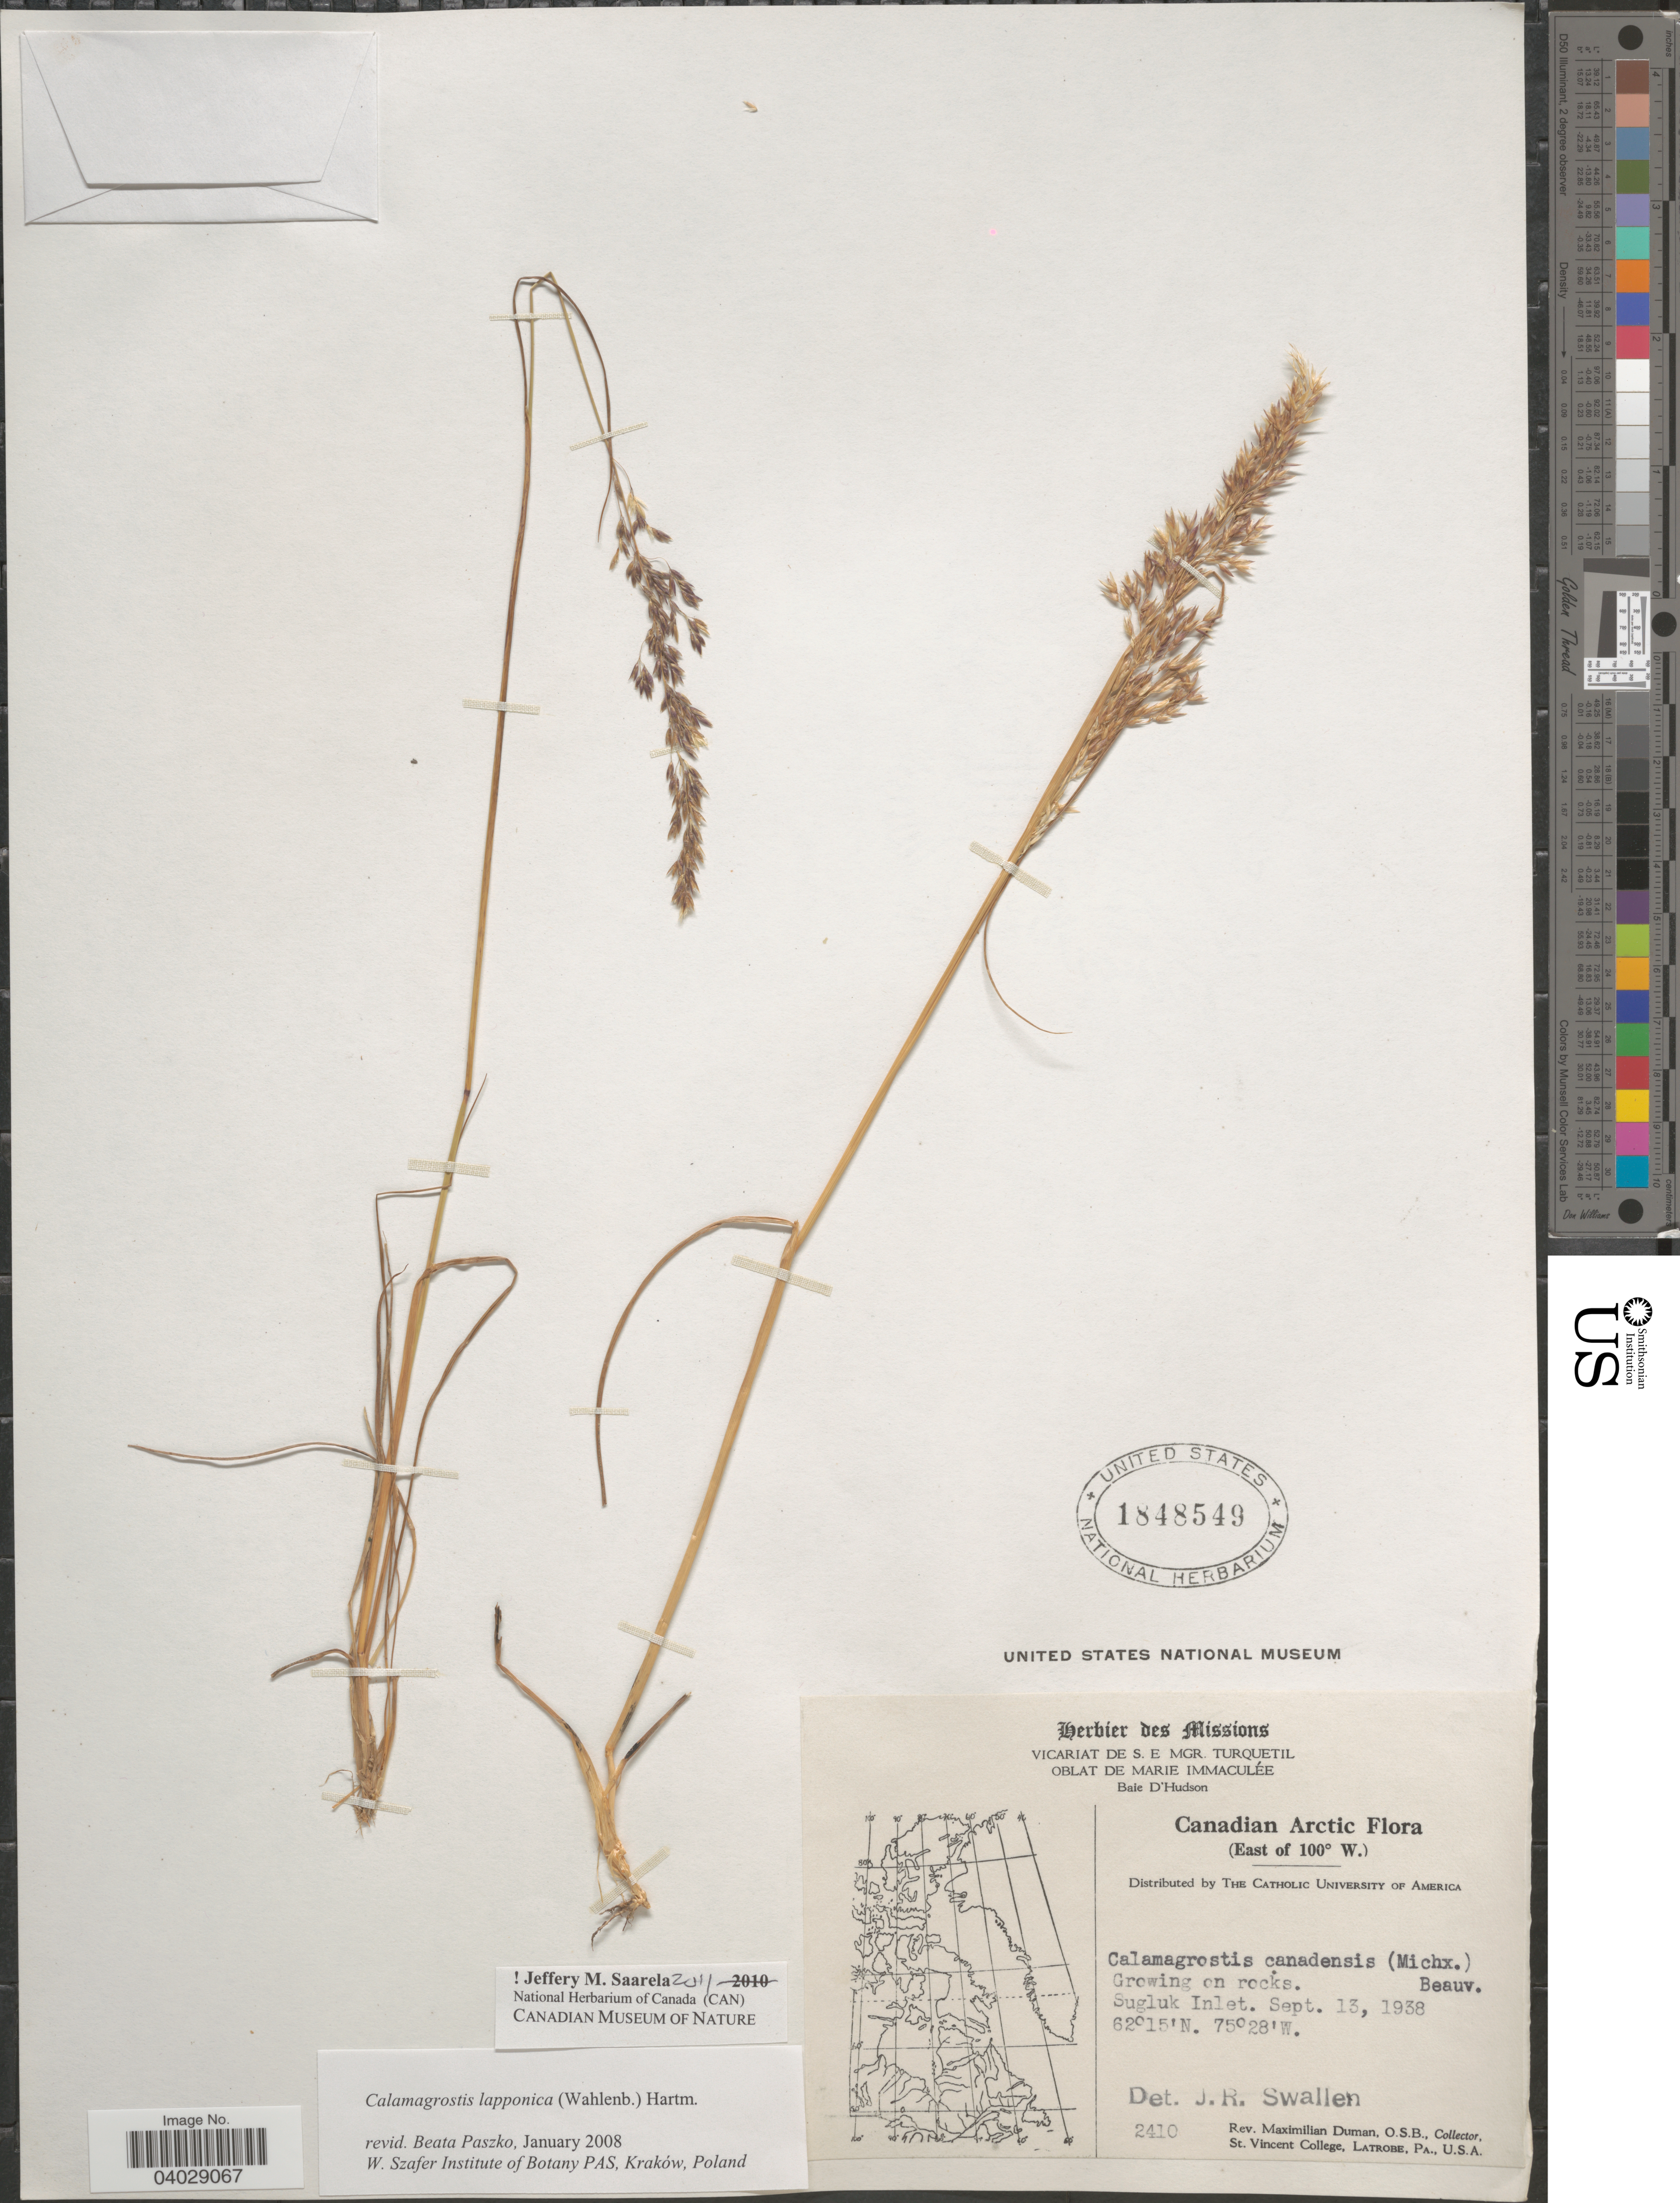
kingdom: Plantae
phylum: Tracheophyta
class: Liliopsida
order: Poales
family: Poaceae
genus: Calamagrostis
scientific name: Calamagrostis lapponica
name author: (Wahlenb.) Hartm.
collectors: M. Duman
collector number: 2410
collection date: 1938-09-13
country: Canada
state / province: Quebec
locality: Canadian Arctic. (East of 100° W.). Sugluk Inlet.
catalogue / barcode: US 1848549